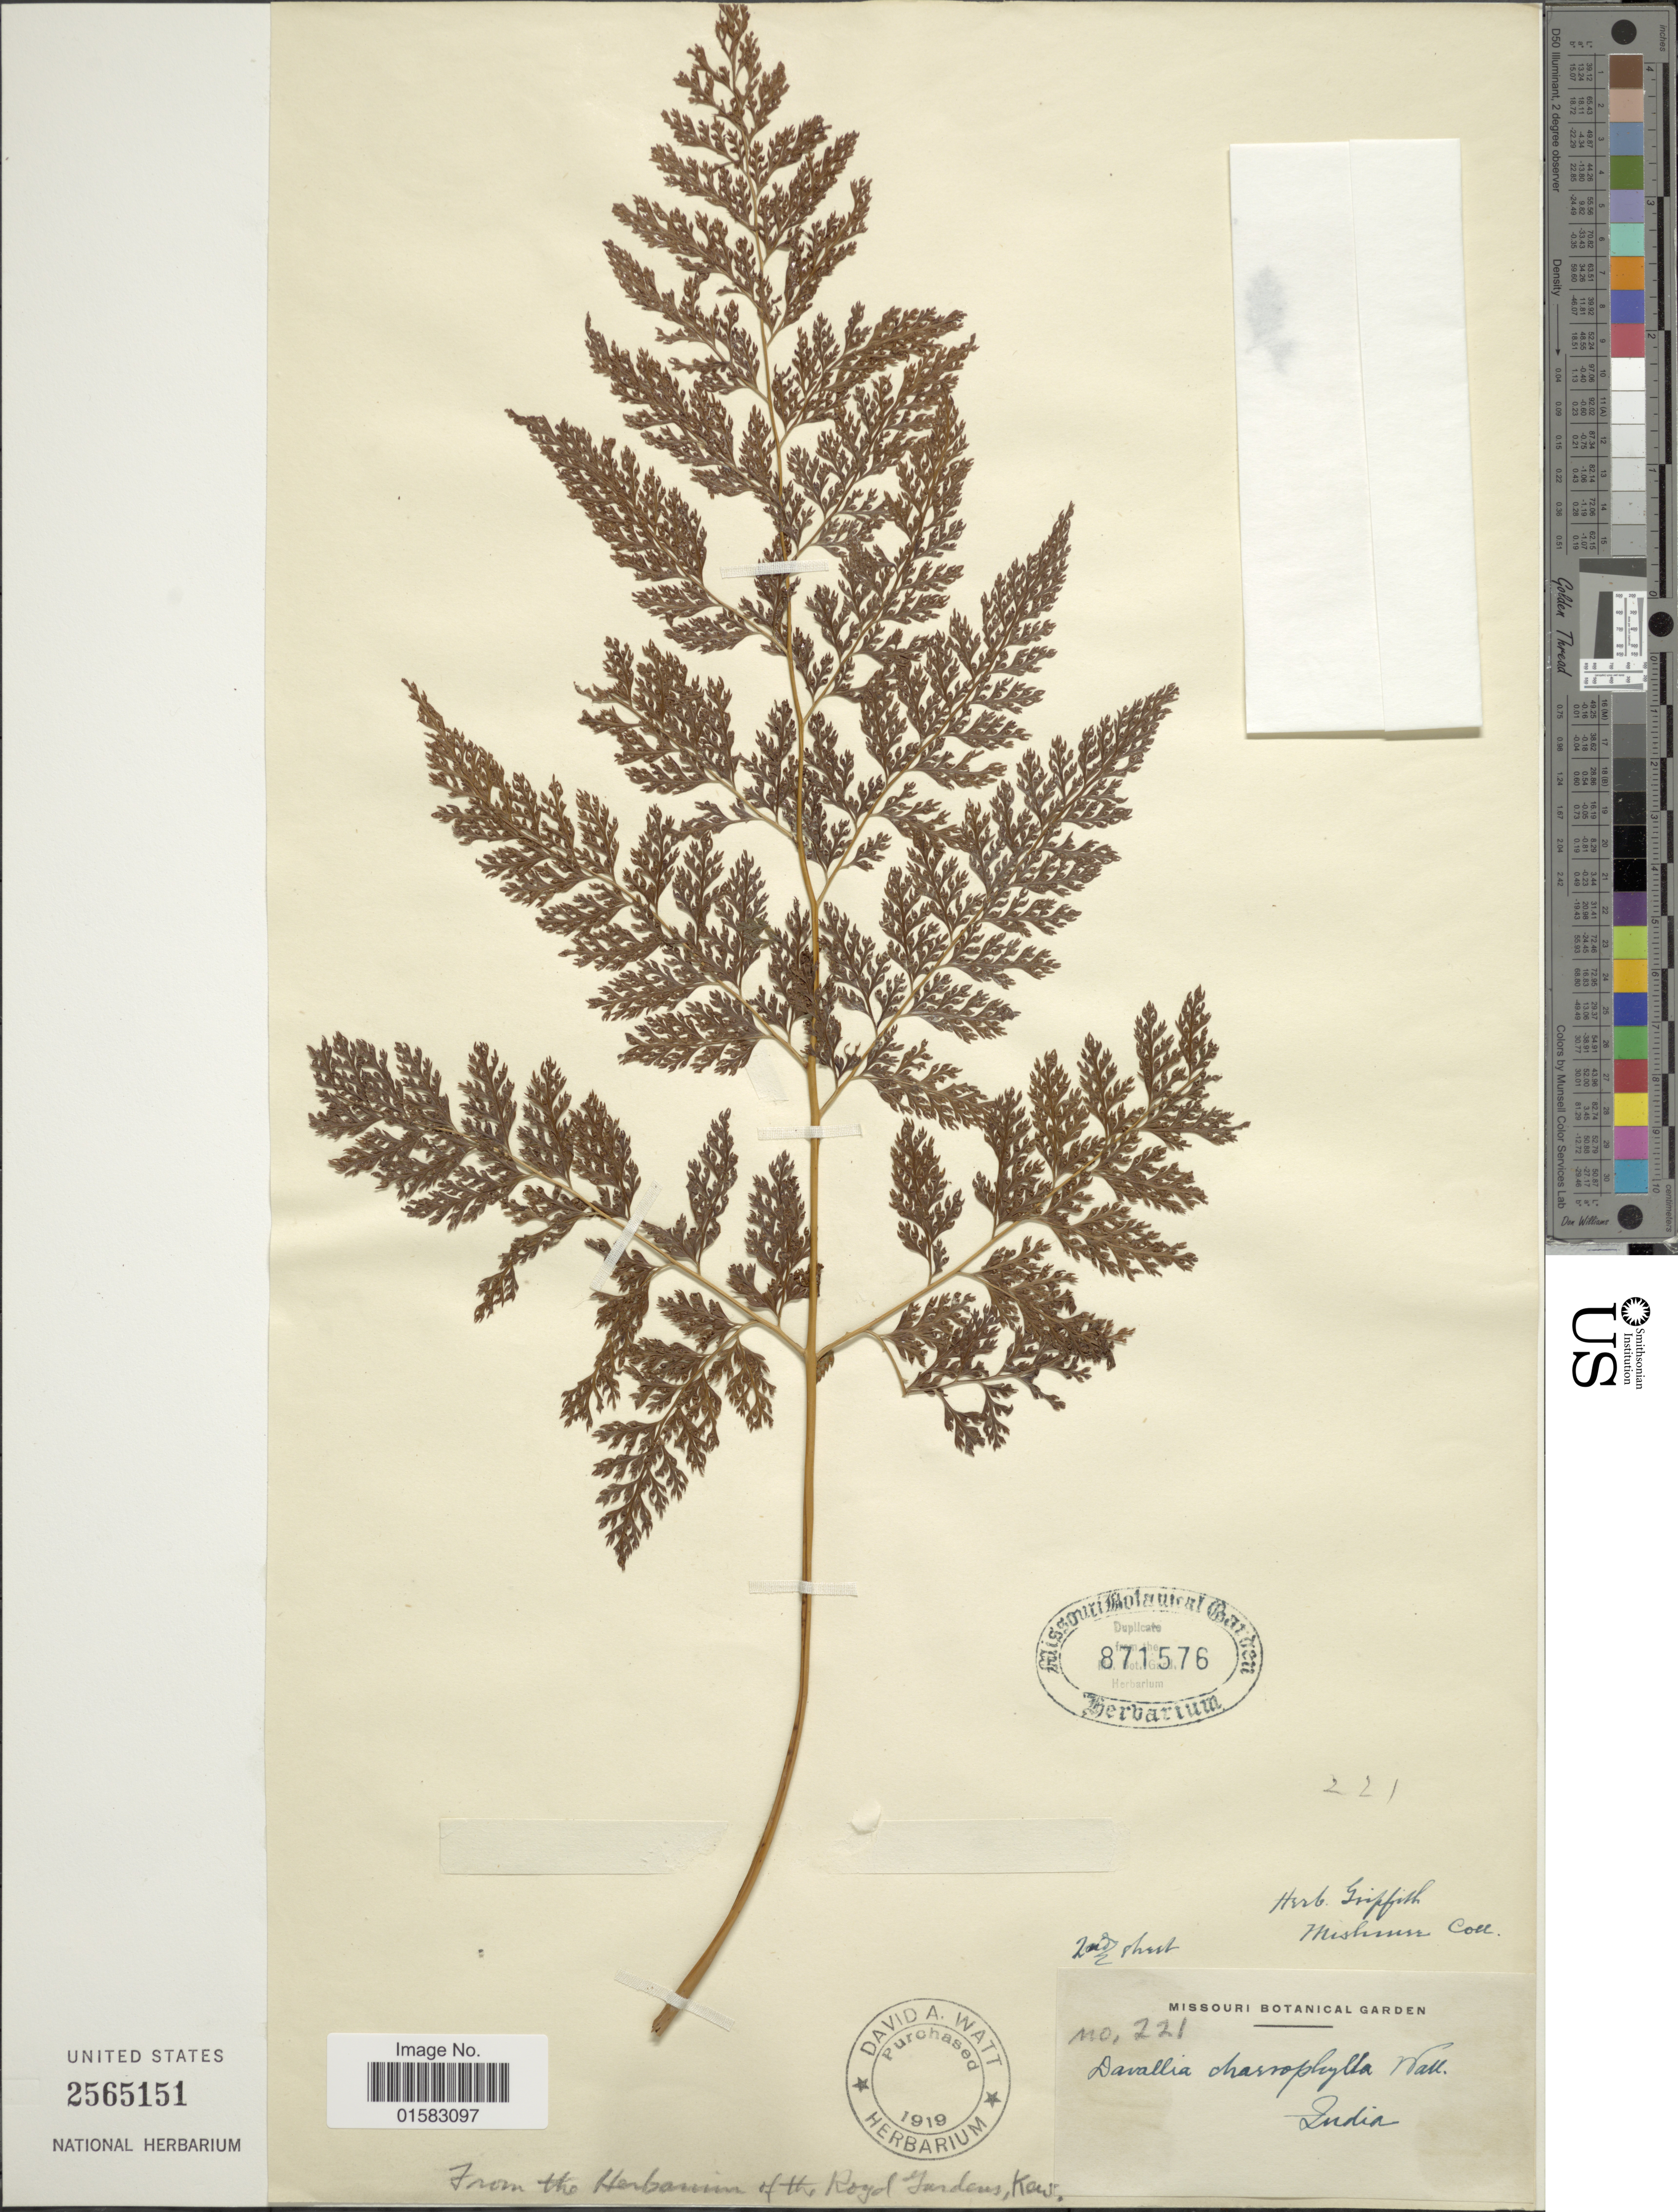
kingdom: Plantae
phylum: Tracheophyta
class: Polypodiopsida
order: Polypodiales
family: Davalliaceae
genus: Davallia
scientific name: Davallia sp.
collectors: Missouri Botanical Garden (MO)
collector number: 221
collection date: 1919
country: India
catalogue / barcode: US 2565151